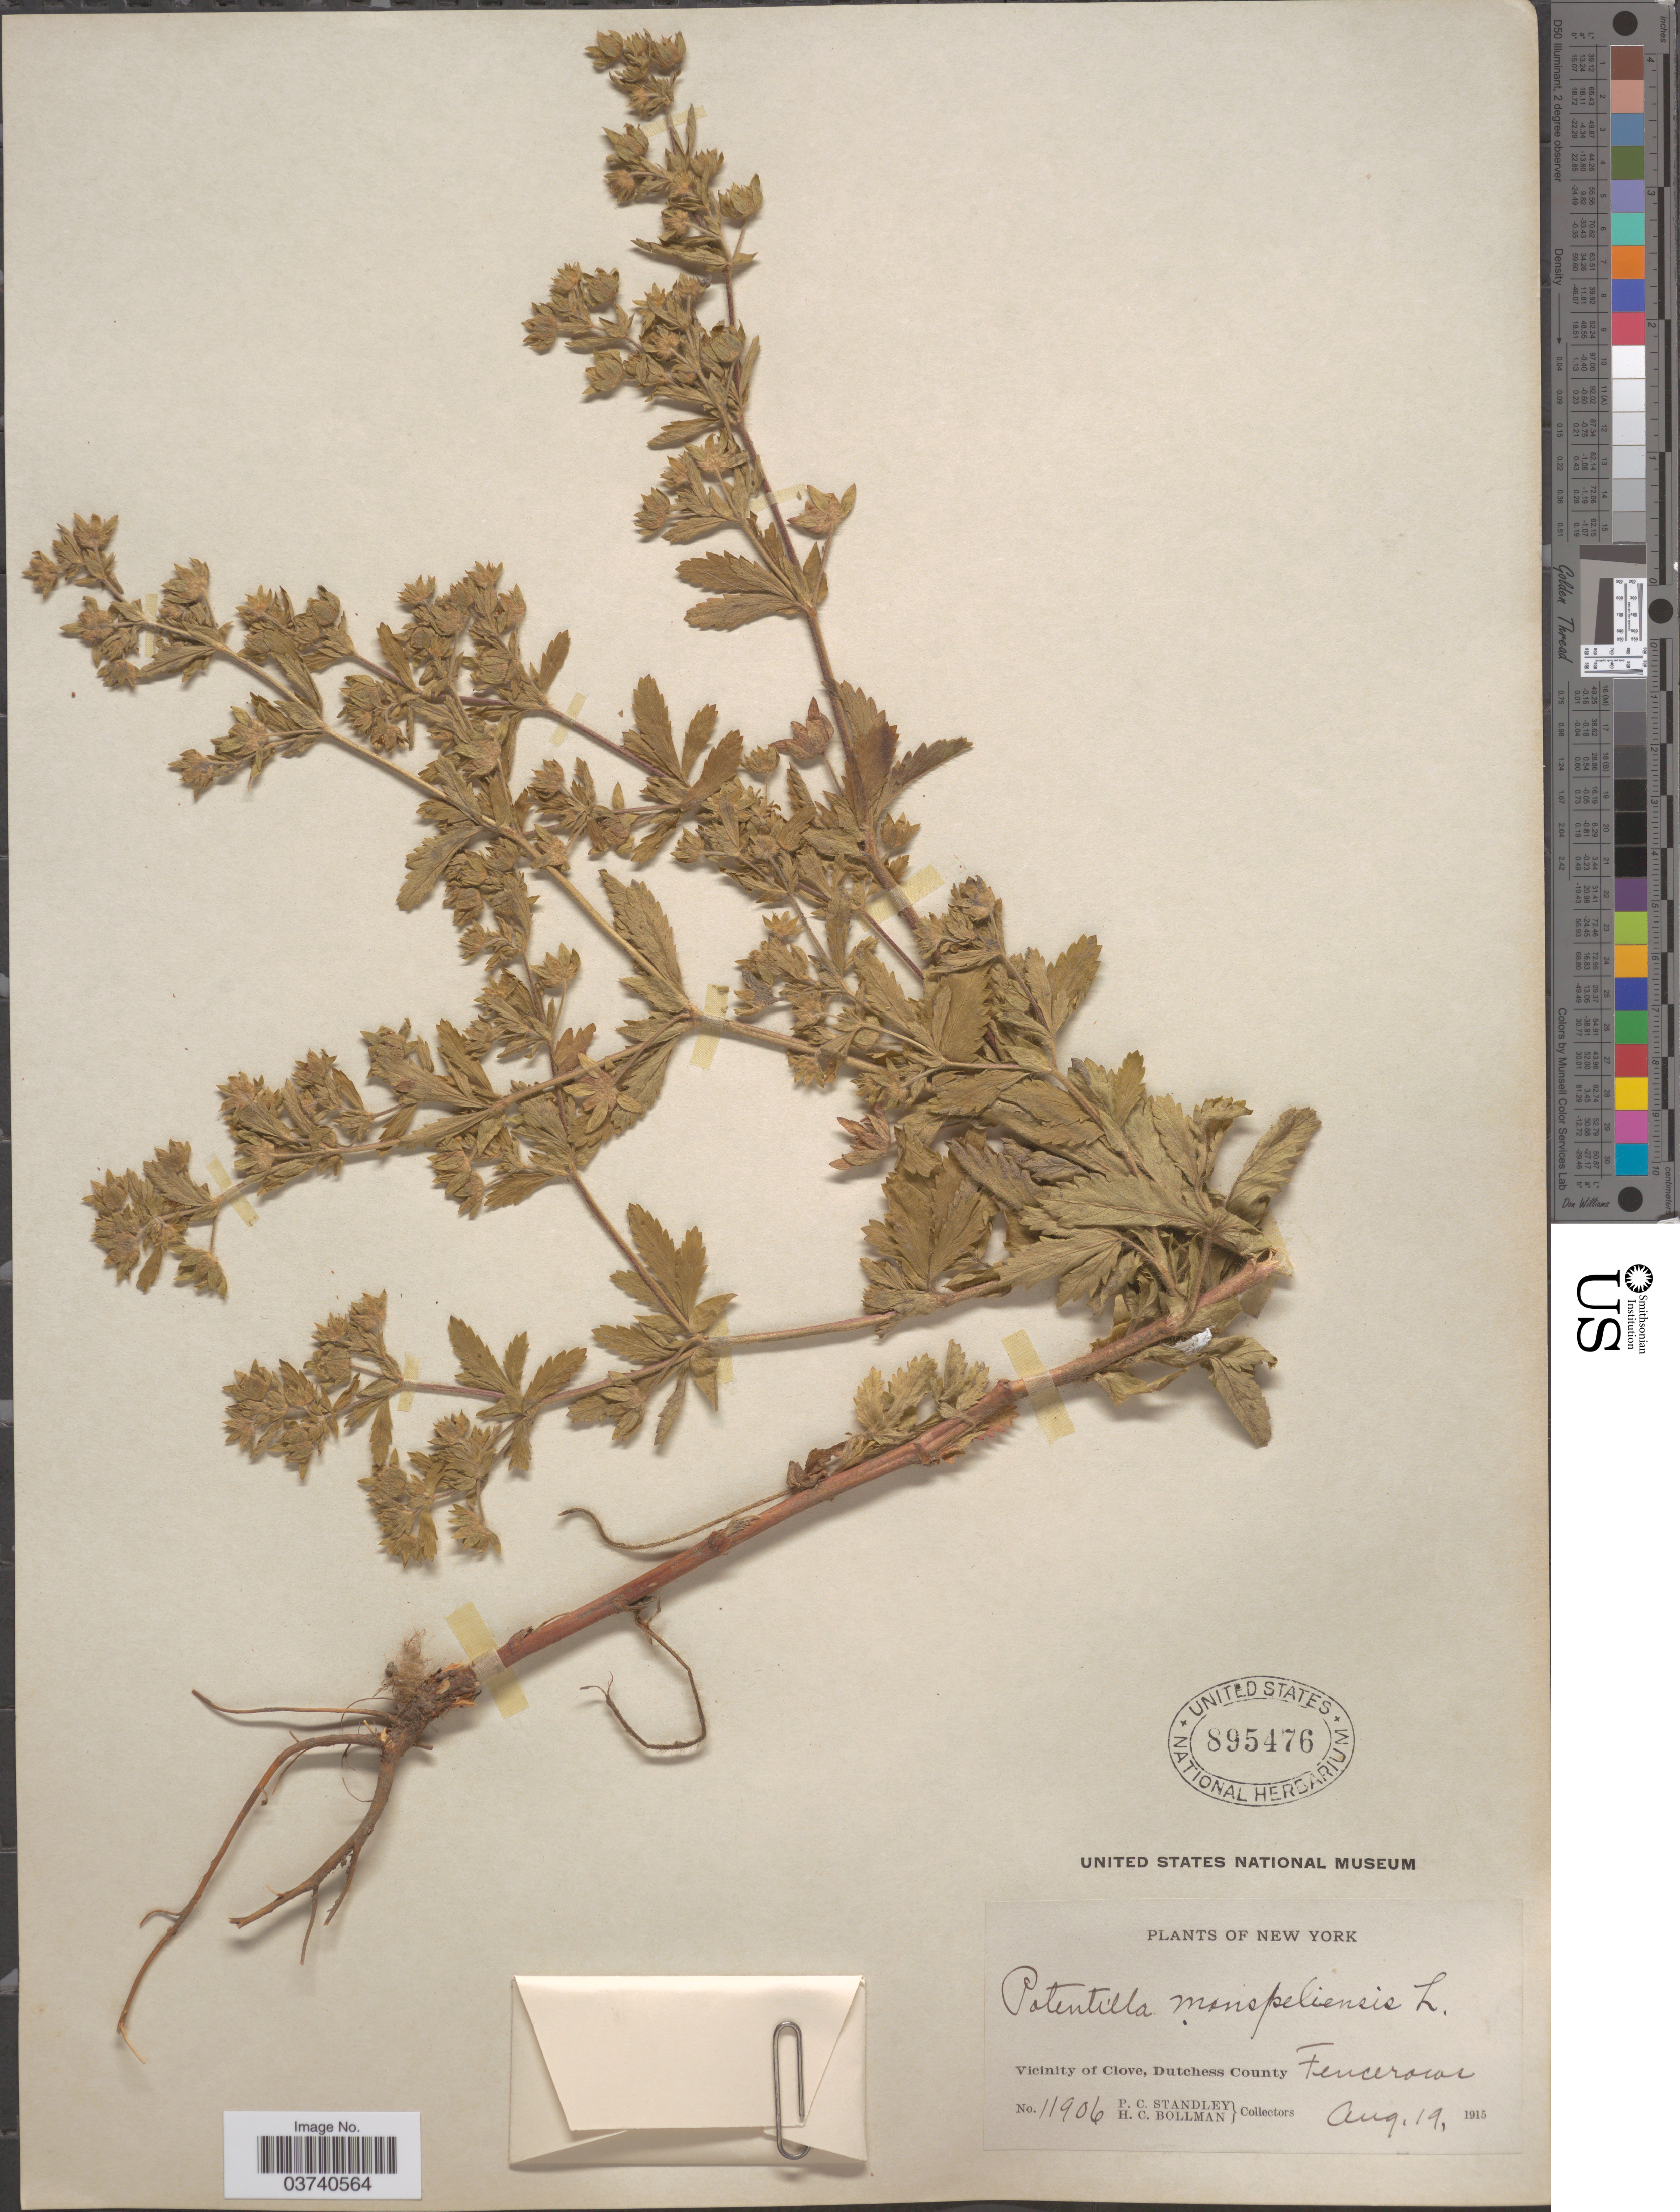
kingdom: Plantae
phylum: Tracheophyta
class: Magnoliopsida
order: Rosales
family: Rosaceae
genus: Potentilla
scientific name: Potentilla norvegica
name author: L.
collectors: P. C. Standley & H. C. Bollman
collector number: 11906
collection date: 1915-08-19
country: United States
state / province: New York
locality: Vicinity of Clove, Dutchess County. Fencerows.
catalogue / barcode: US 895476